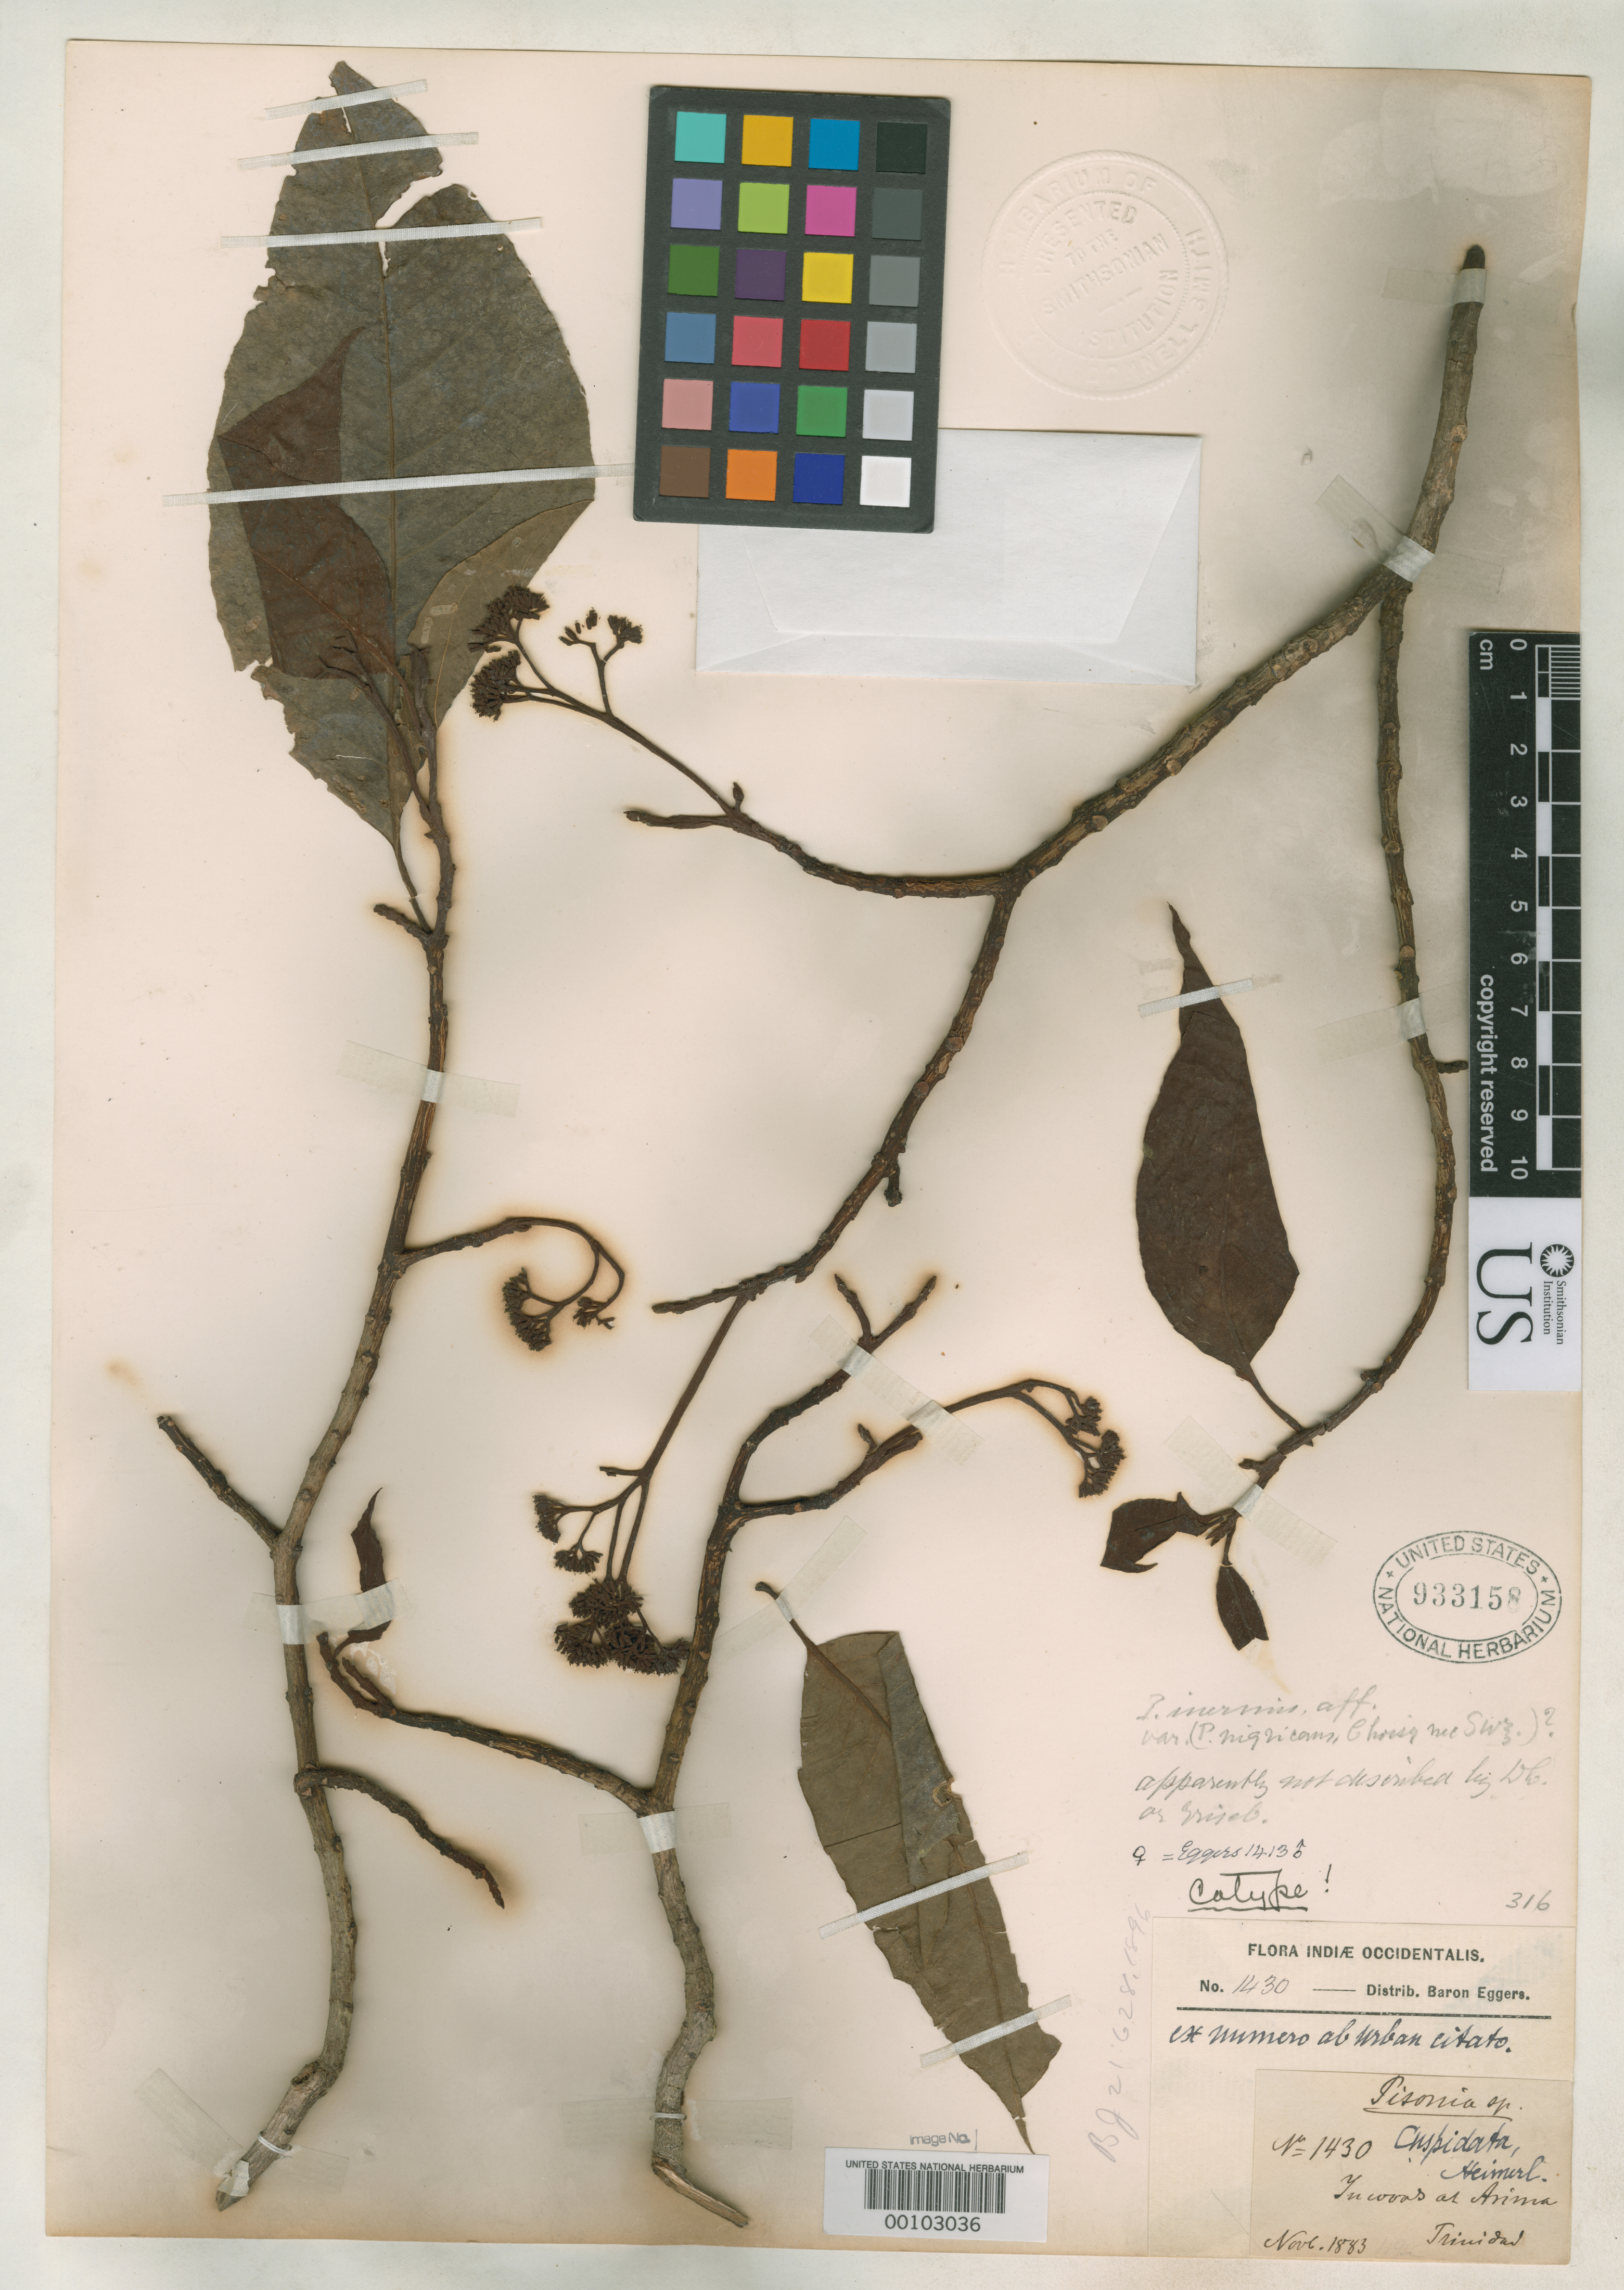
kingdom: Plantae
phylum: Tracheophyta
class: Magnoliopsida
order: Caryophyllales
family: Nyctaginaceae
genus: Pisonia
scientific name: Pisonia cuspidata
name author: Heimerl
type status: Isosyntype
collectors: H. F. A. von Eggers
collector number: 14130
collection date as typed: Nov 1883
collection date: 1883-11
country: Trinidad and Tobago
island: Trinidad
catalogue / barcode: US 933158